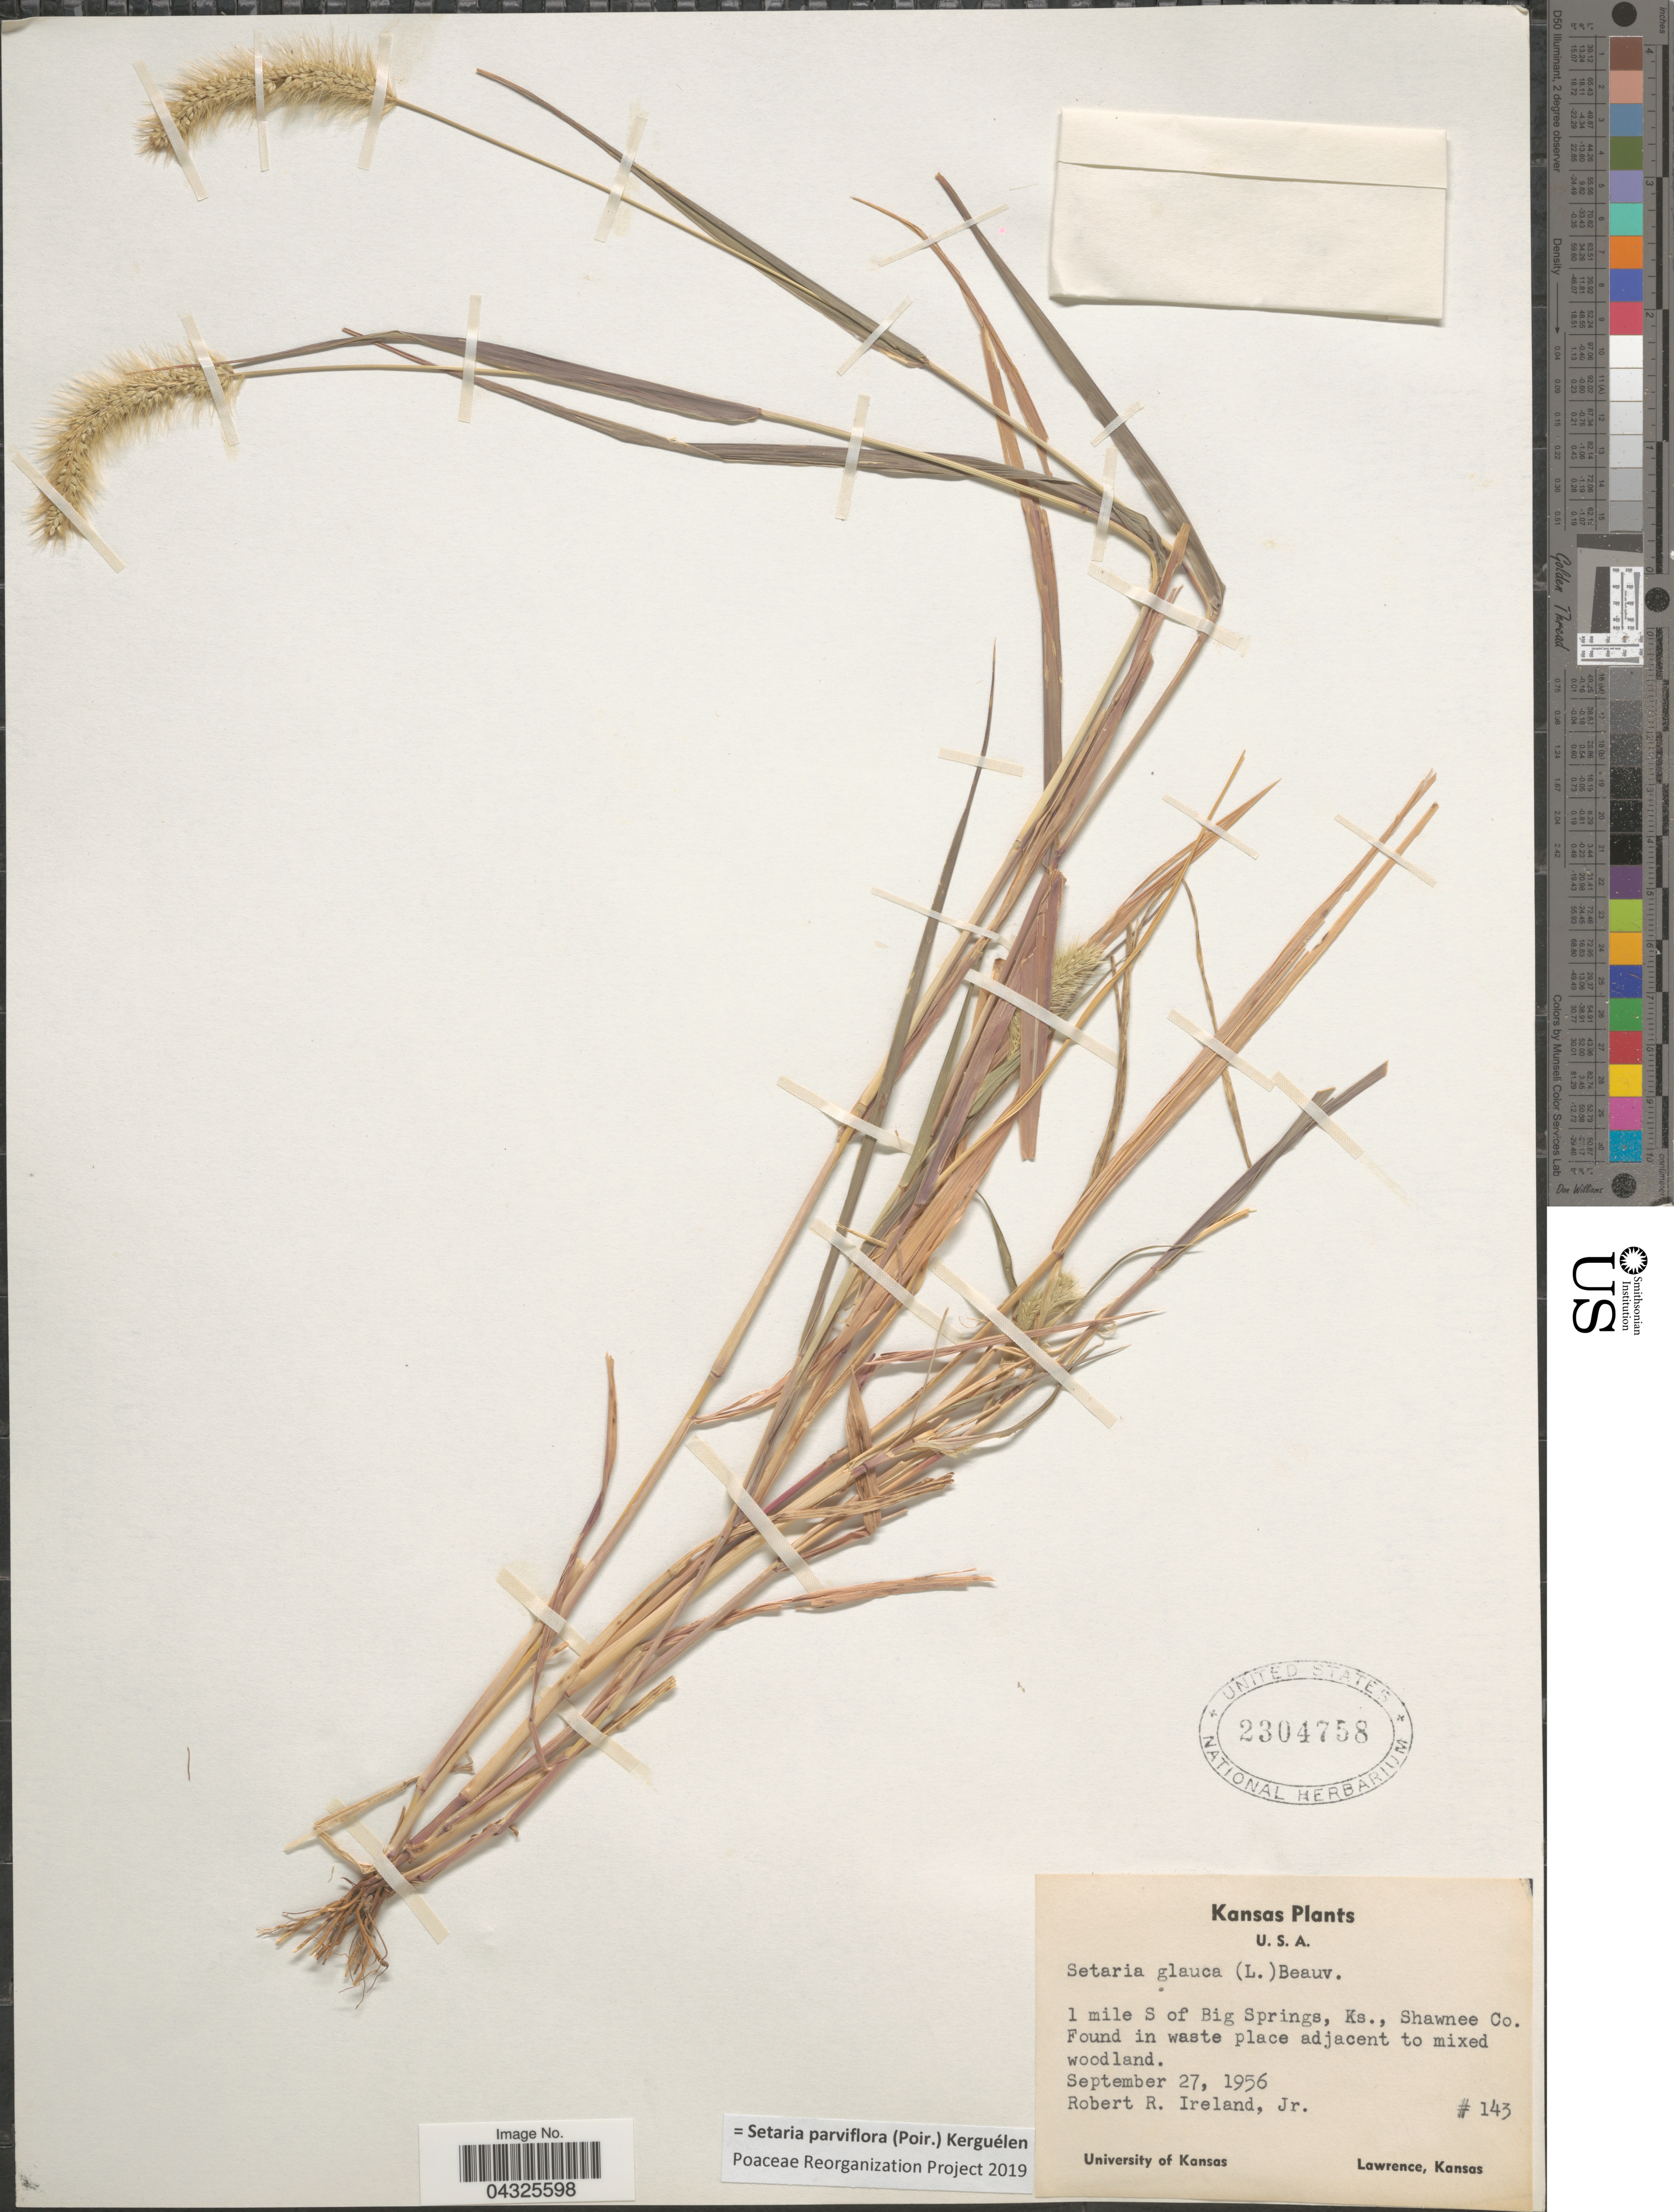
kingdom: Plantae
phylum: Tracheophyta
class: Liliopsida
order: Poales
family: Poaceae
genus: Setaria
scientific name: Setaria parviflora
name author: (Poir.) Kerguélen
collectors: R. Ireland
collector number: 143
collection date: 1956-09-27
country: United States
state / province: Kansas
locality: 1 mile S of Big Springs, Shawnee Co.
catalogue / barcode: US 2304758